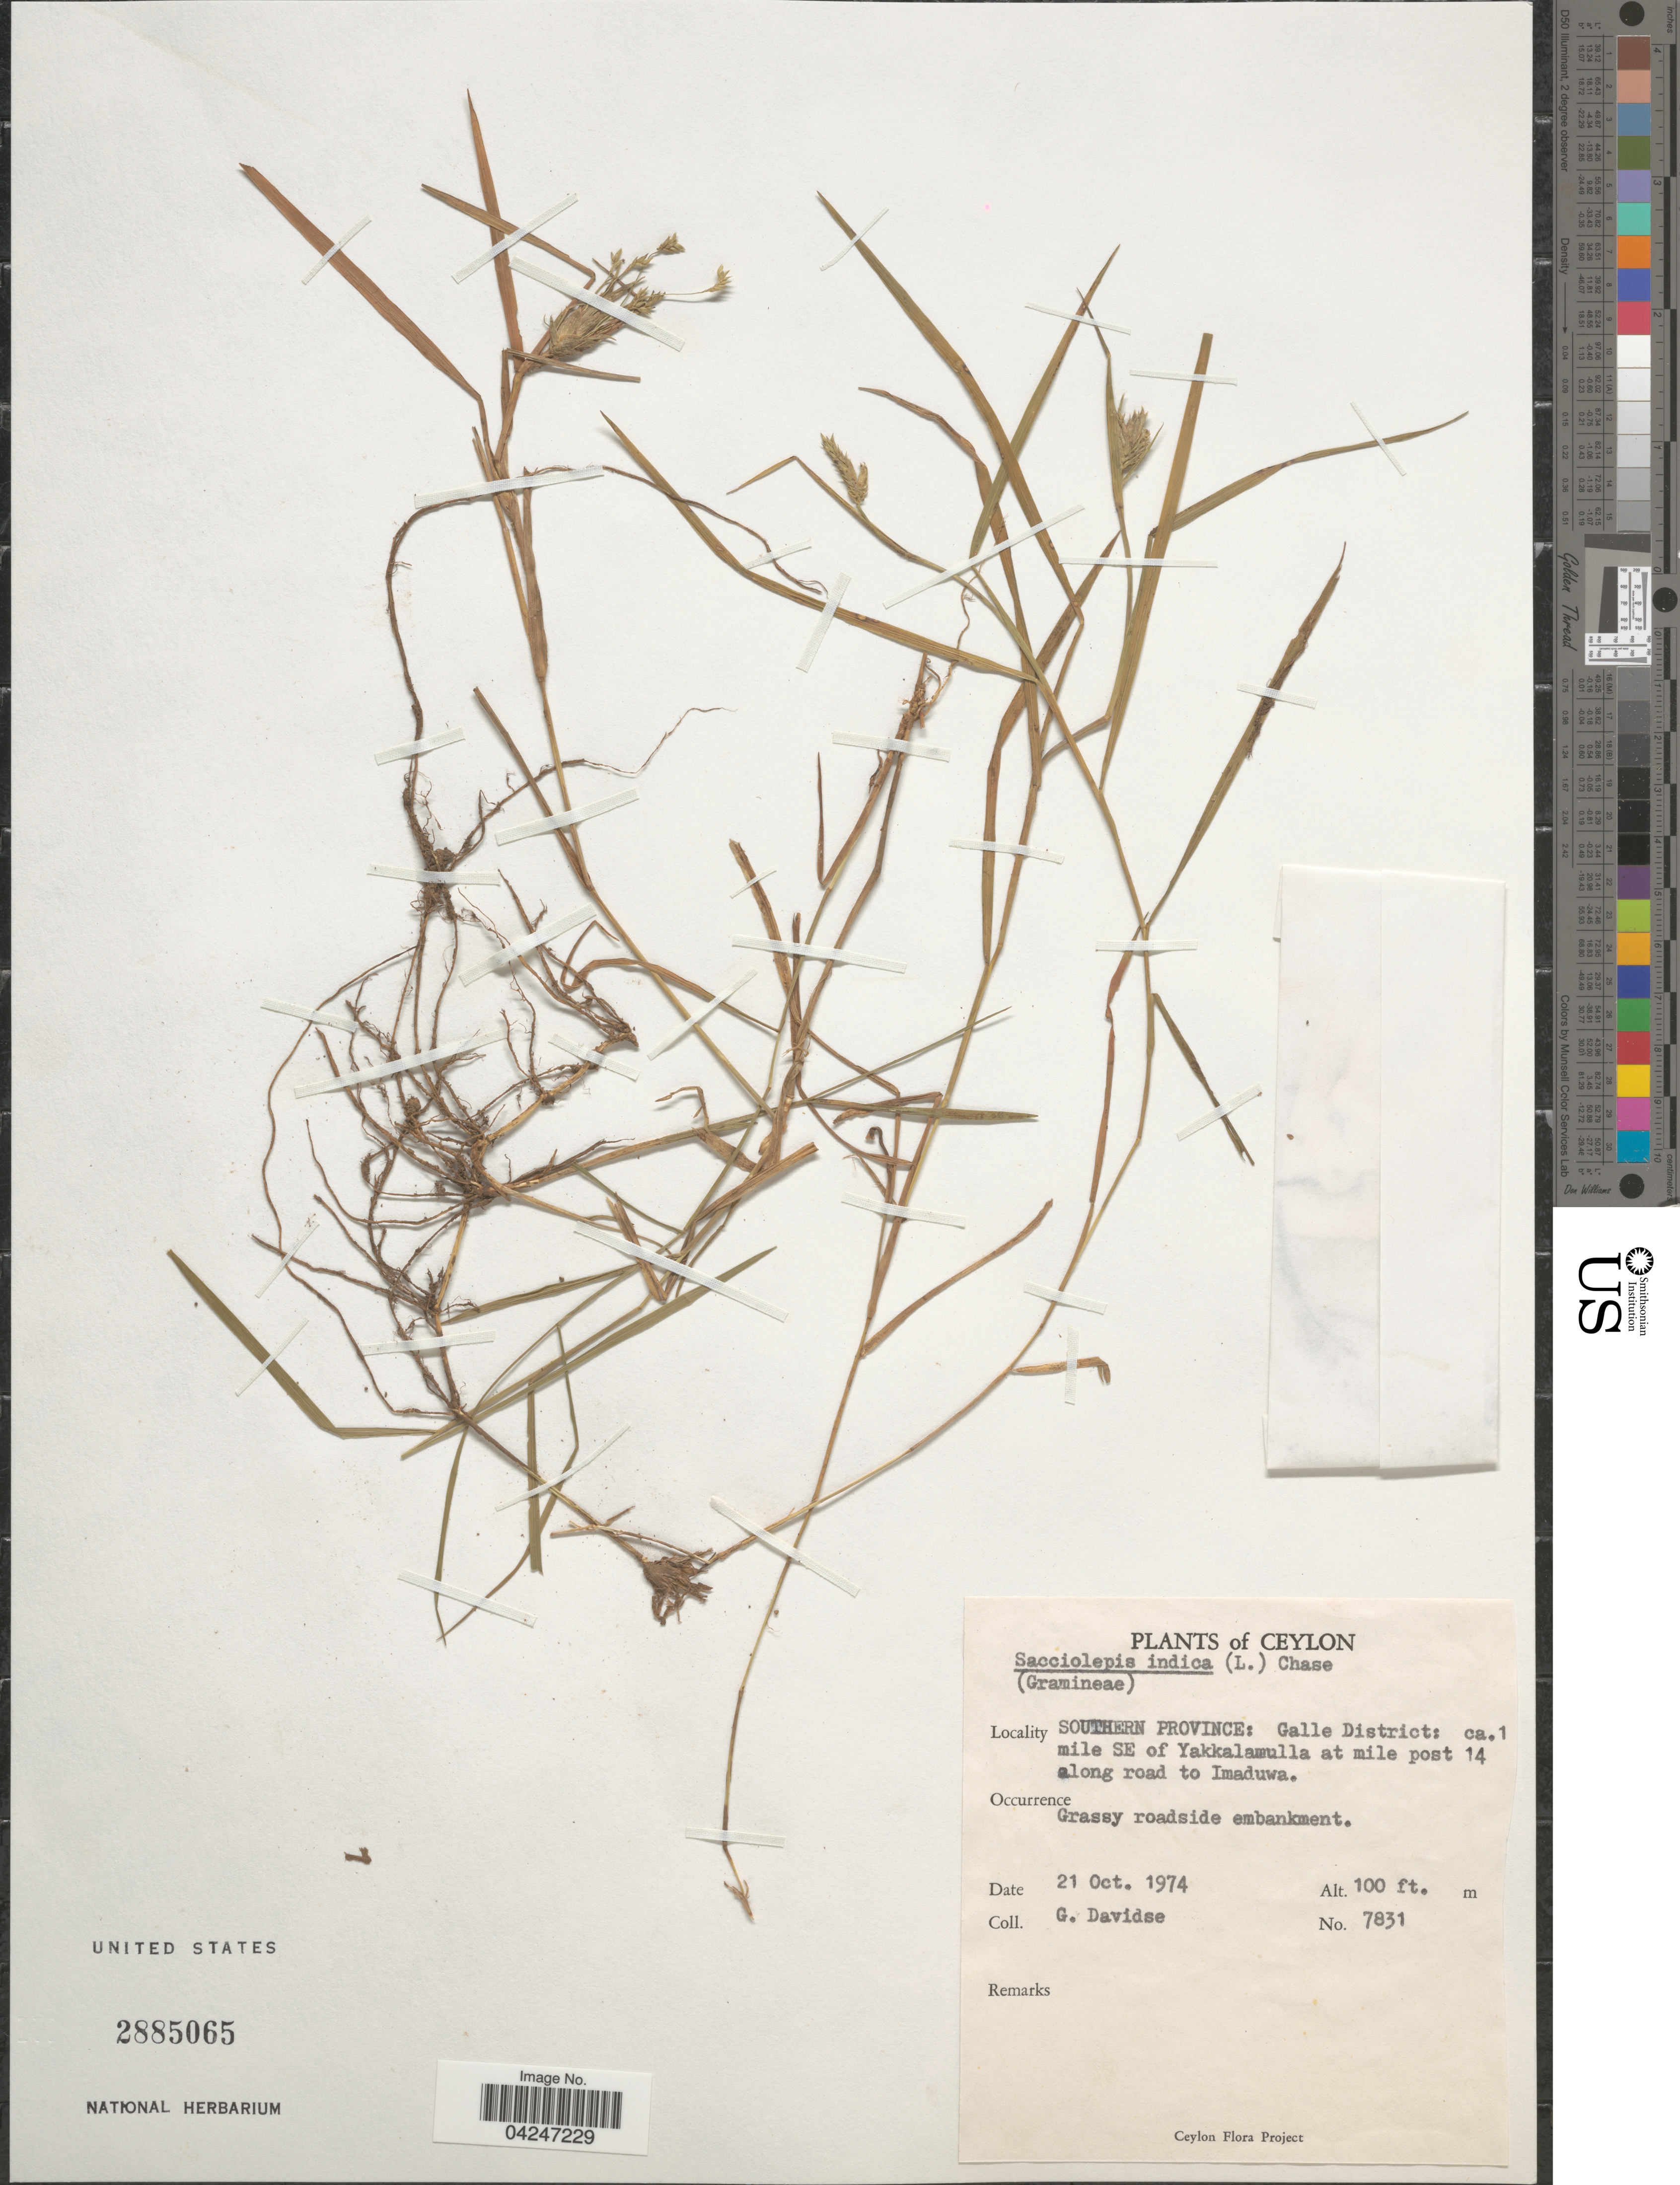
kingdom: Plantae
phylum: Tracheophyta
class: Liliopsida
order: Poales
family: Poaceae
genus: Sacciolepis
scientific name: Sacciolepis indica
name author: (L.) Chase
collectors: G. Davidse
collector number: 7831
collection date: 1974-10-21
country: Sri Lanka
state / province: Southern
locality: Ceylon. Galle District: ca. 1 mile SE of Yakkalamulla at mile post 14 along road to Imaduwa. Grassy roadside embankment.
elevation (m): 30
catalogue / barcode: US 2885065